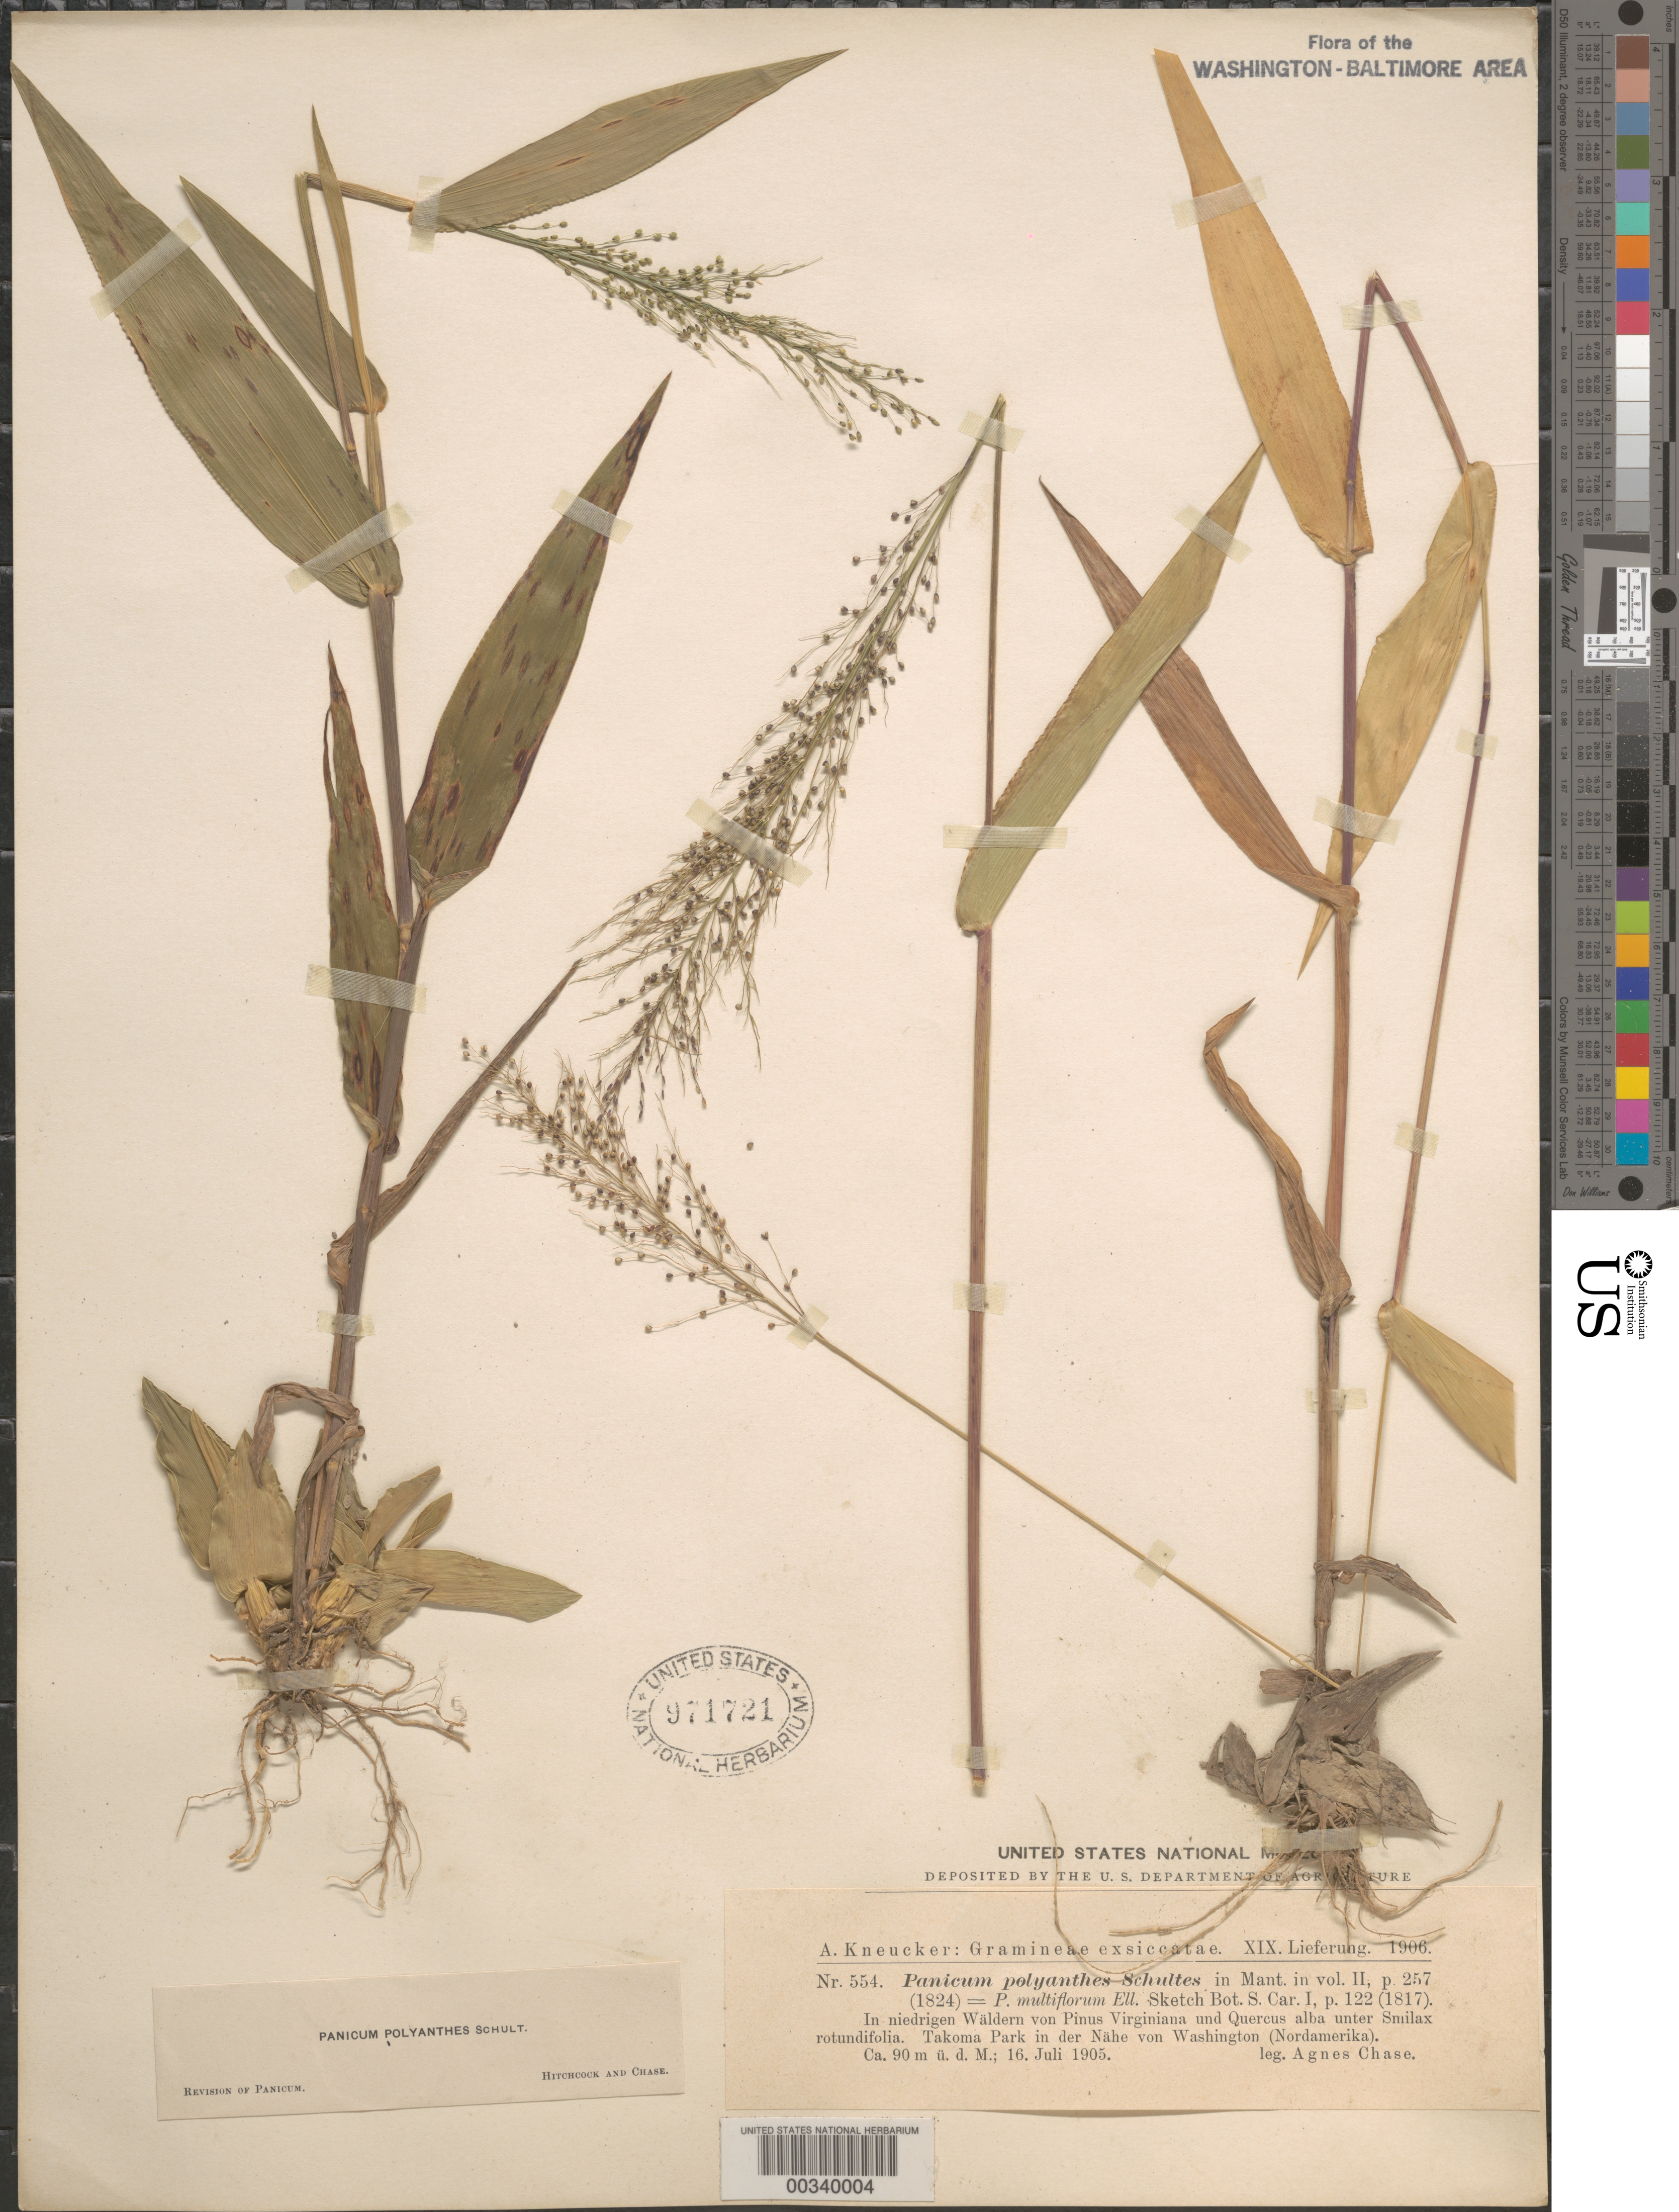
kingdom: Plantae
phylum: Tracheophyta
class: Liliopsida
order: Poales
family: Poaceae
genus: Dichanthelium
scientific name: Dichanthelium sphaerocarpon var. isophyllum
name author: (Scribn.) Gould & C.A. Clark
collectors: A. Chase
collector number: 554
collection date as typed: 16 Jul 1905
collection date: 1905-07-16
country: United States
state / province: District of Columbia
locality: Takoma Park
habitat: Woods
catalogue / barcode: US 971721